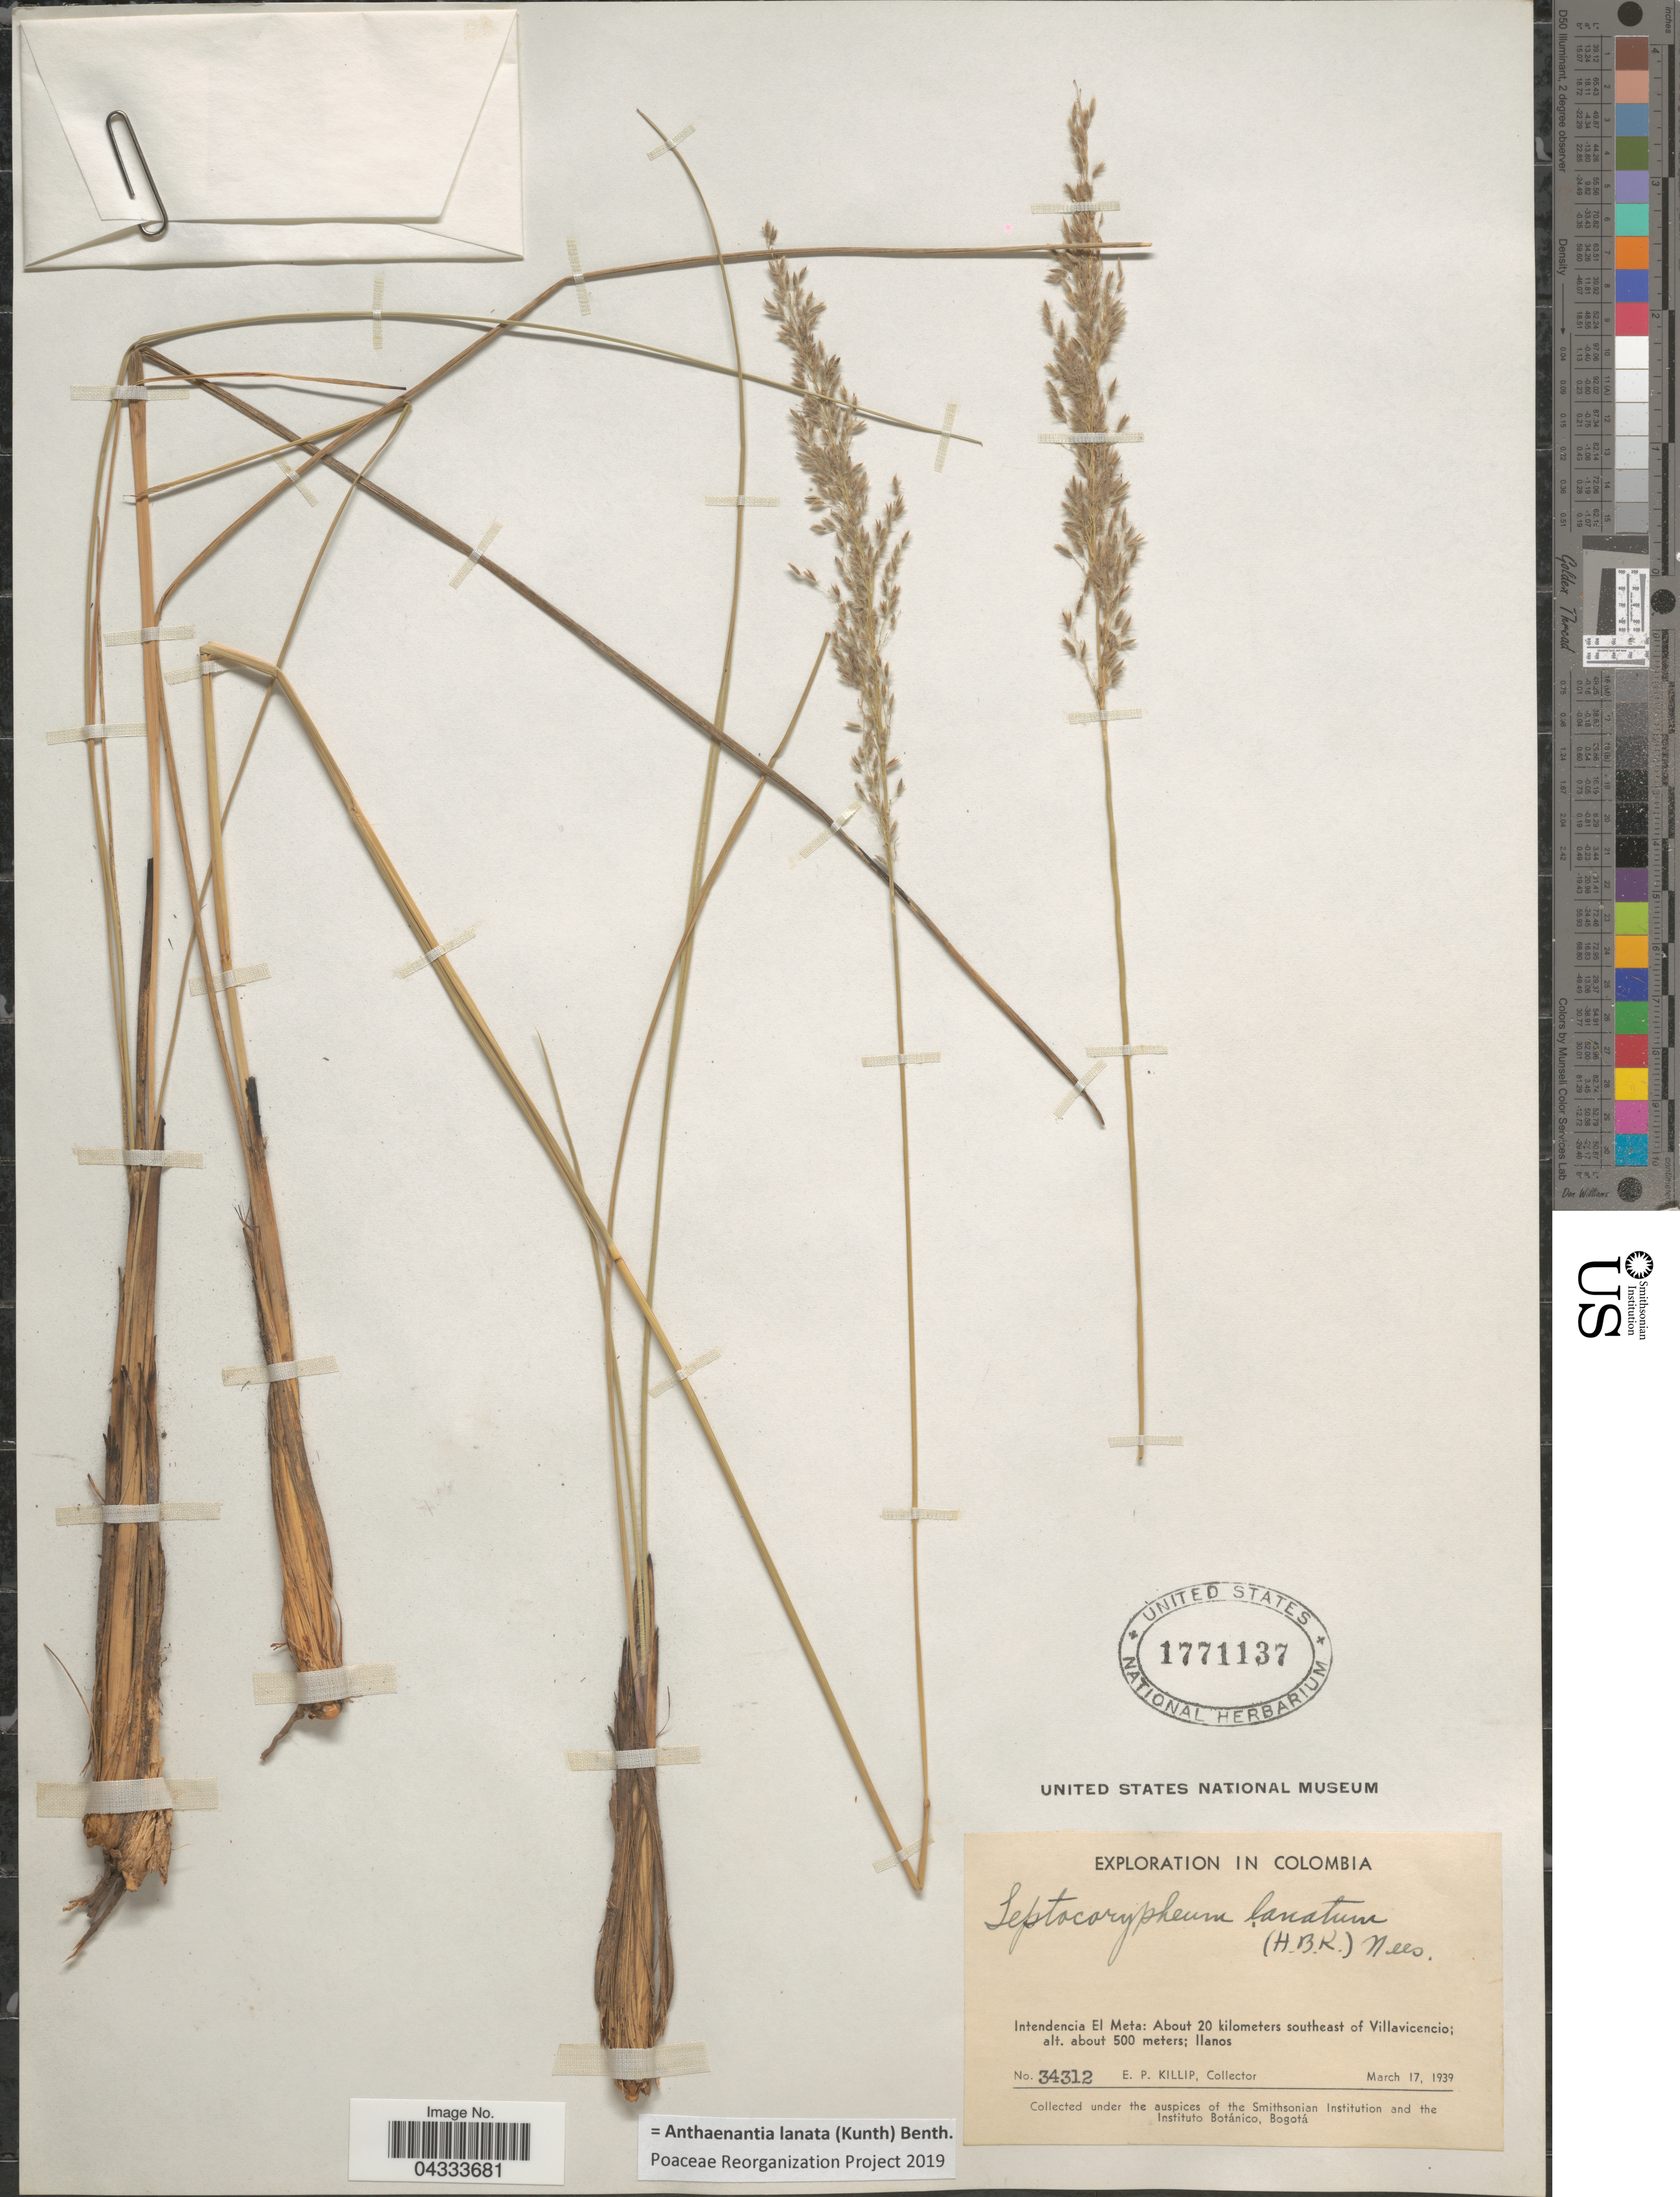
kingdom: Plantae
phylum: Tracheophyta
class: Liliopsida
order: Poales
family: Poaceae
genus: Anthaenantia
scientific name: Anthaenantia lanata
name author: (Kunth) Benth.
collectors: E. P. Killip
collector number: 34312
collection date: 1939-03-17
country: Colombia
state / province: Meta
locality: Exploration in Colombia. Intendencia El Meta: About 20 kilometers southeast of Villavicencio.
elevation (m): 500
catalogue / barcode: US 1771137